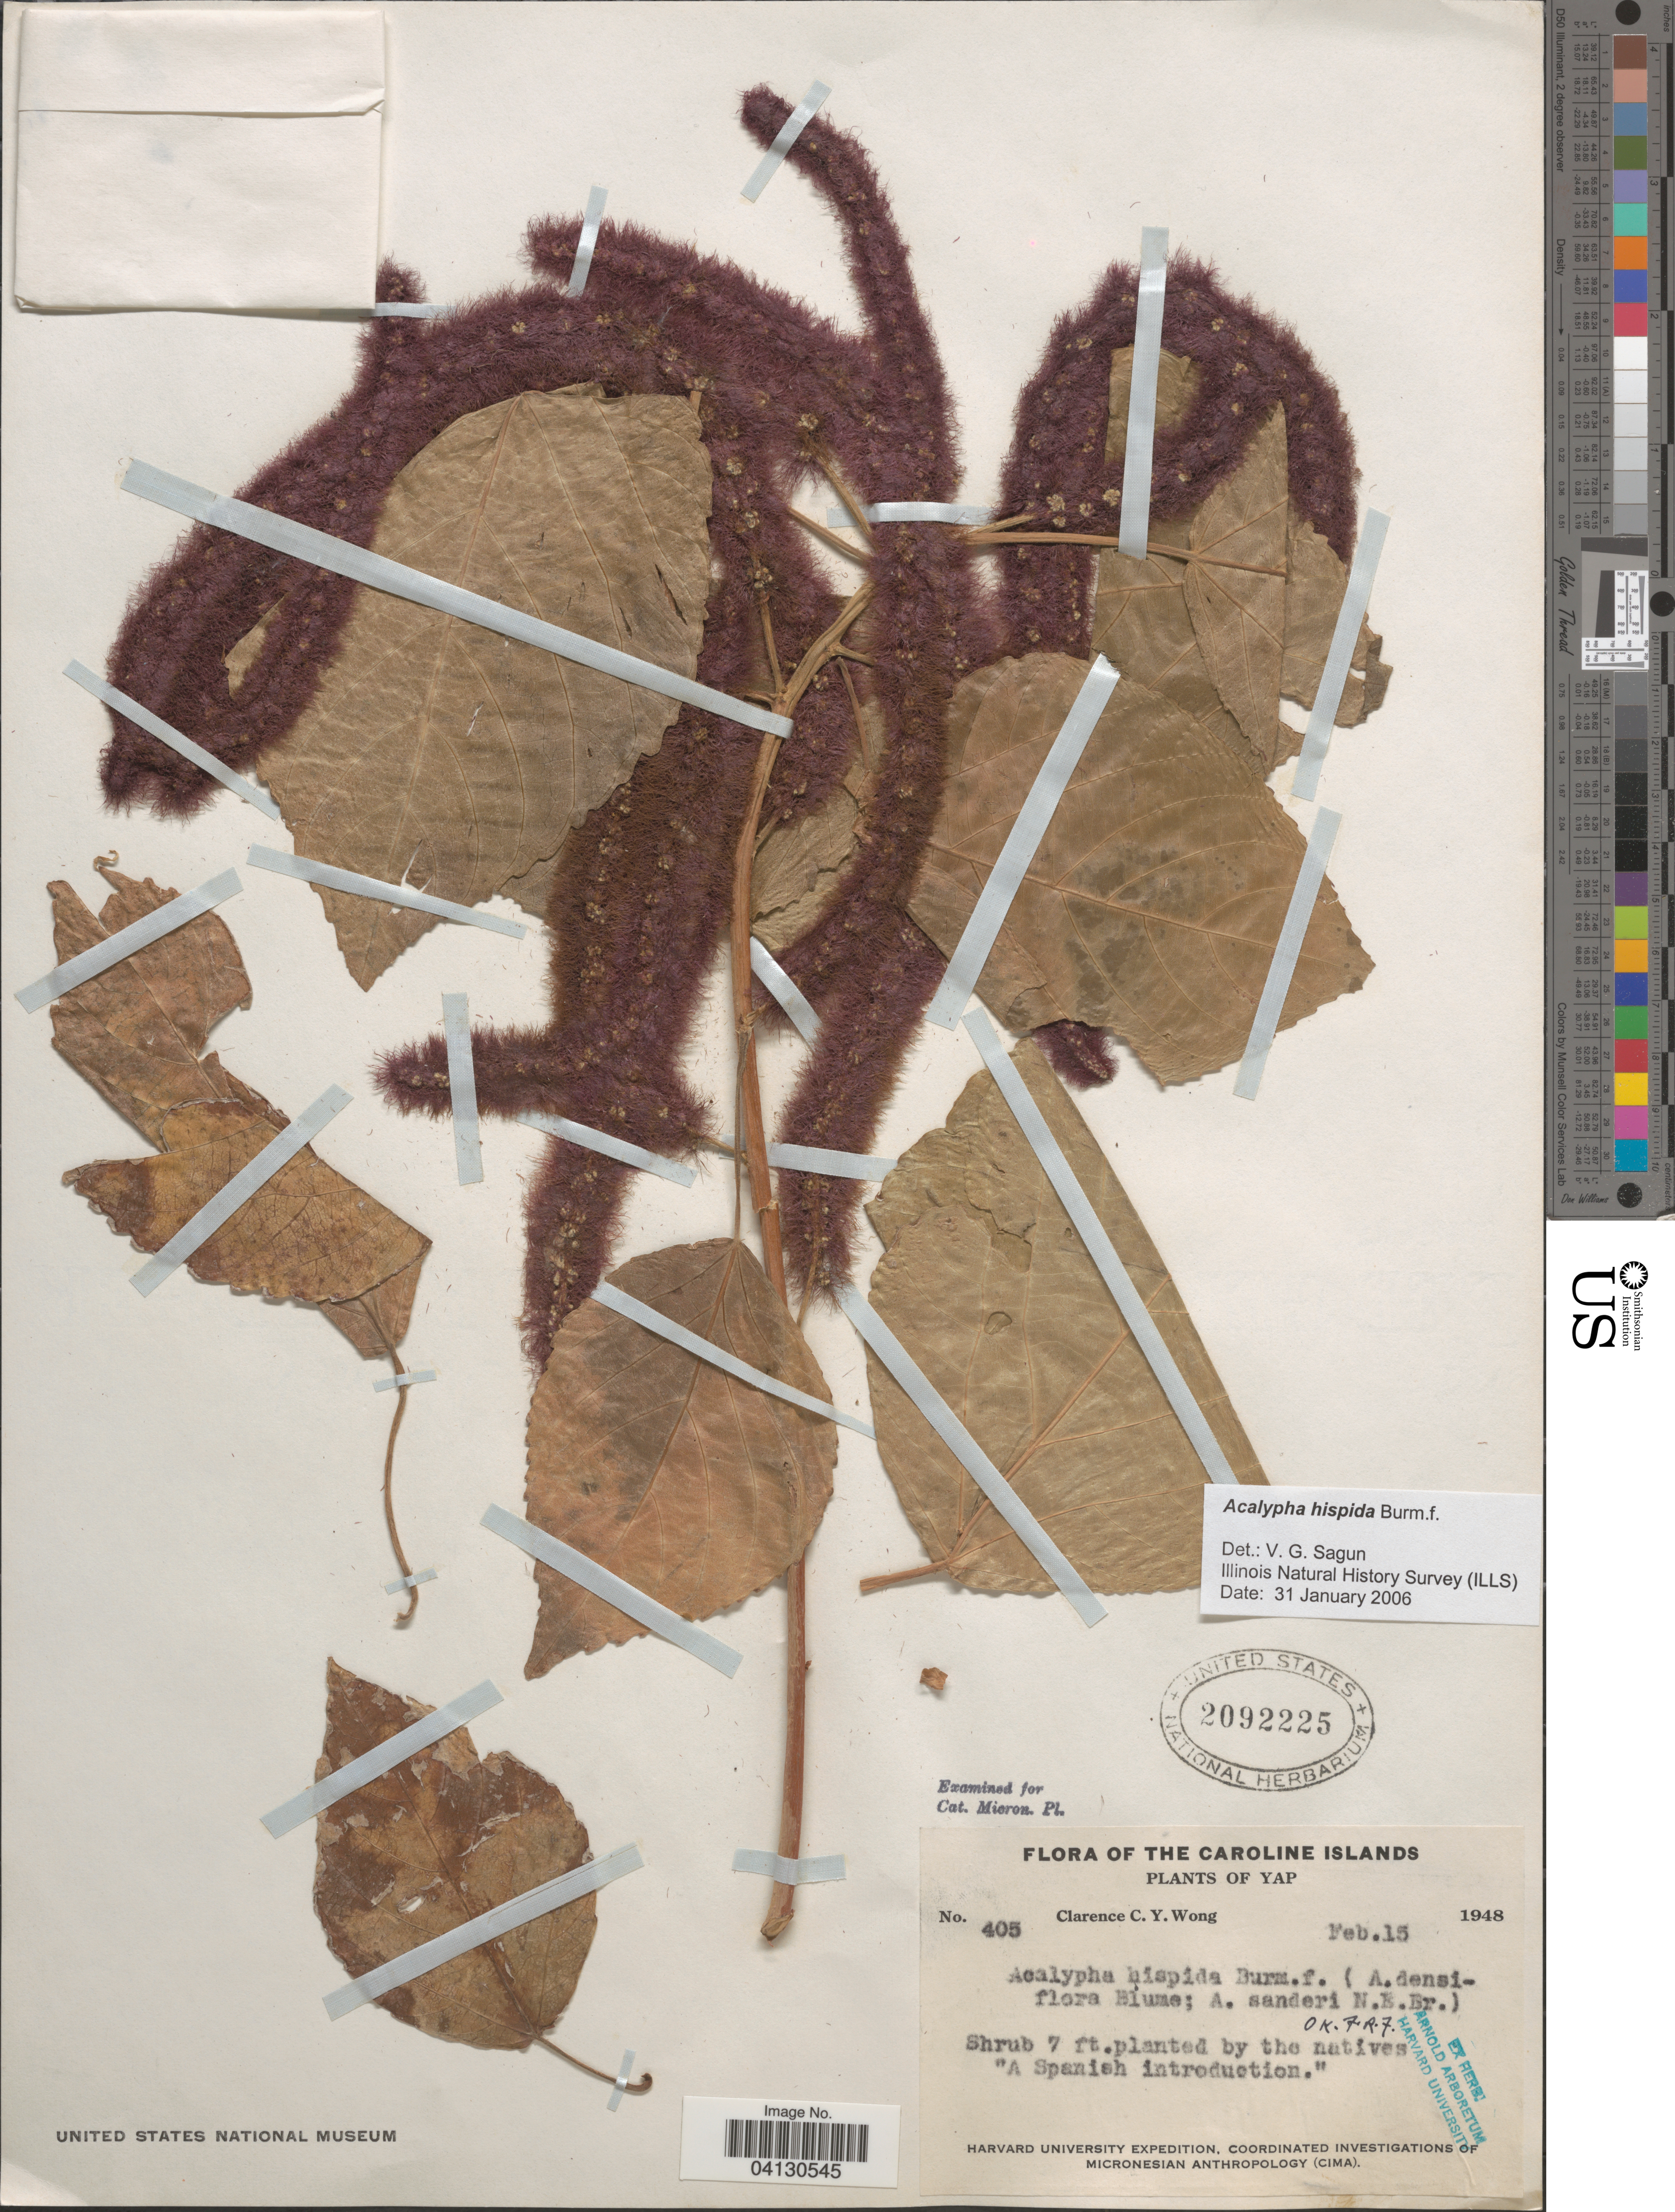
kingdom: Plantae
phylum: Tracheophyta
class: Magnoliopsida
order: Malpighiales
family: Euphorbiaceae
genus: Acalypha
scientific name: Acalypha hispida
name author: Burm. f.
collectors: C. Y. C. Wong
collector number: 405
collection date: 1948-02-15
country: Micronesia, Federated States of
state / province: Yap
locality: The Caroline Islands. Shrub 7 ft. planted by the natives "A Spanish introduction". Harvard University Expedition.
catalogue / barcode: US 2092225